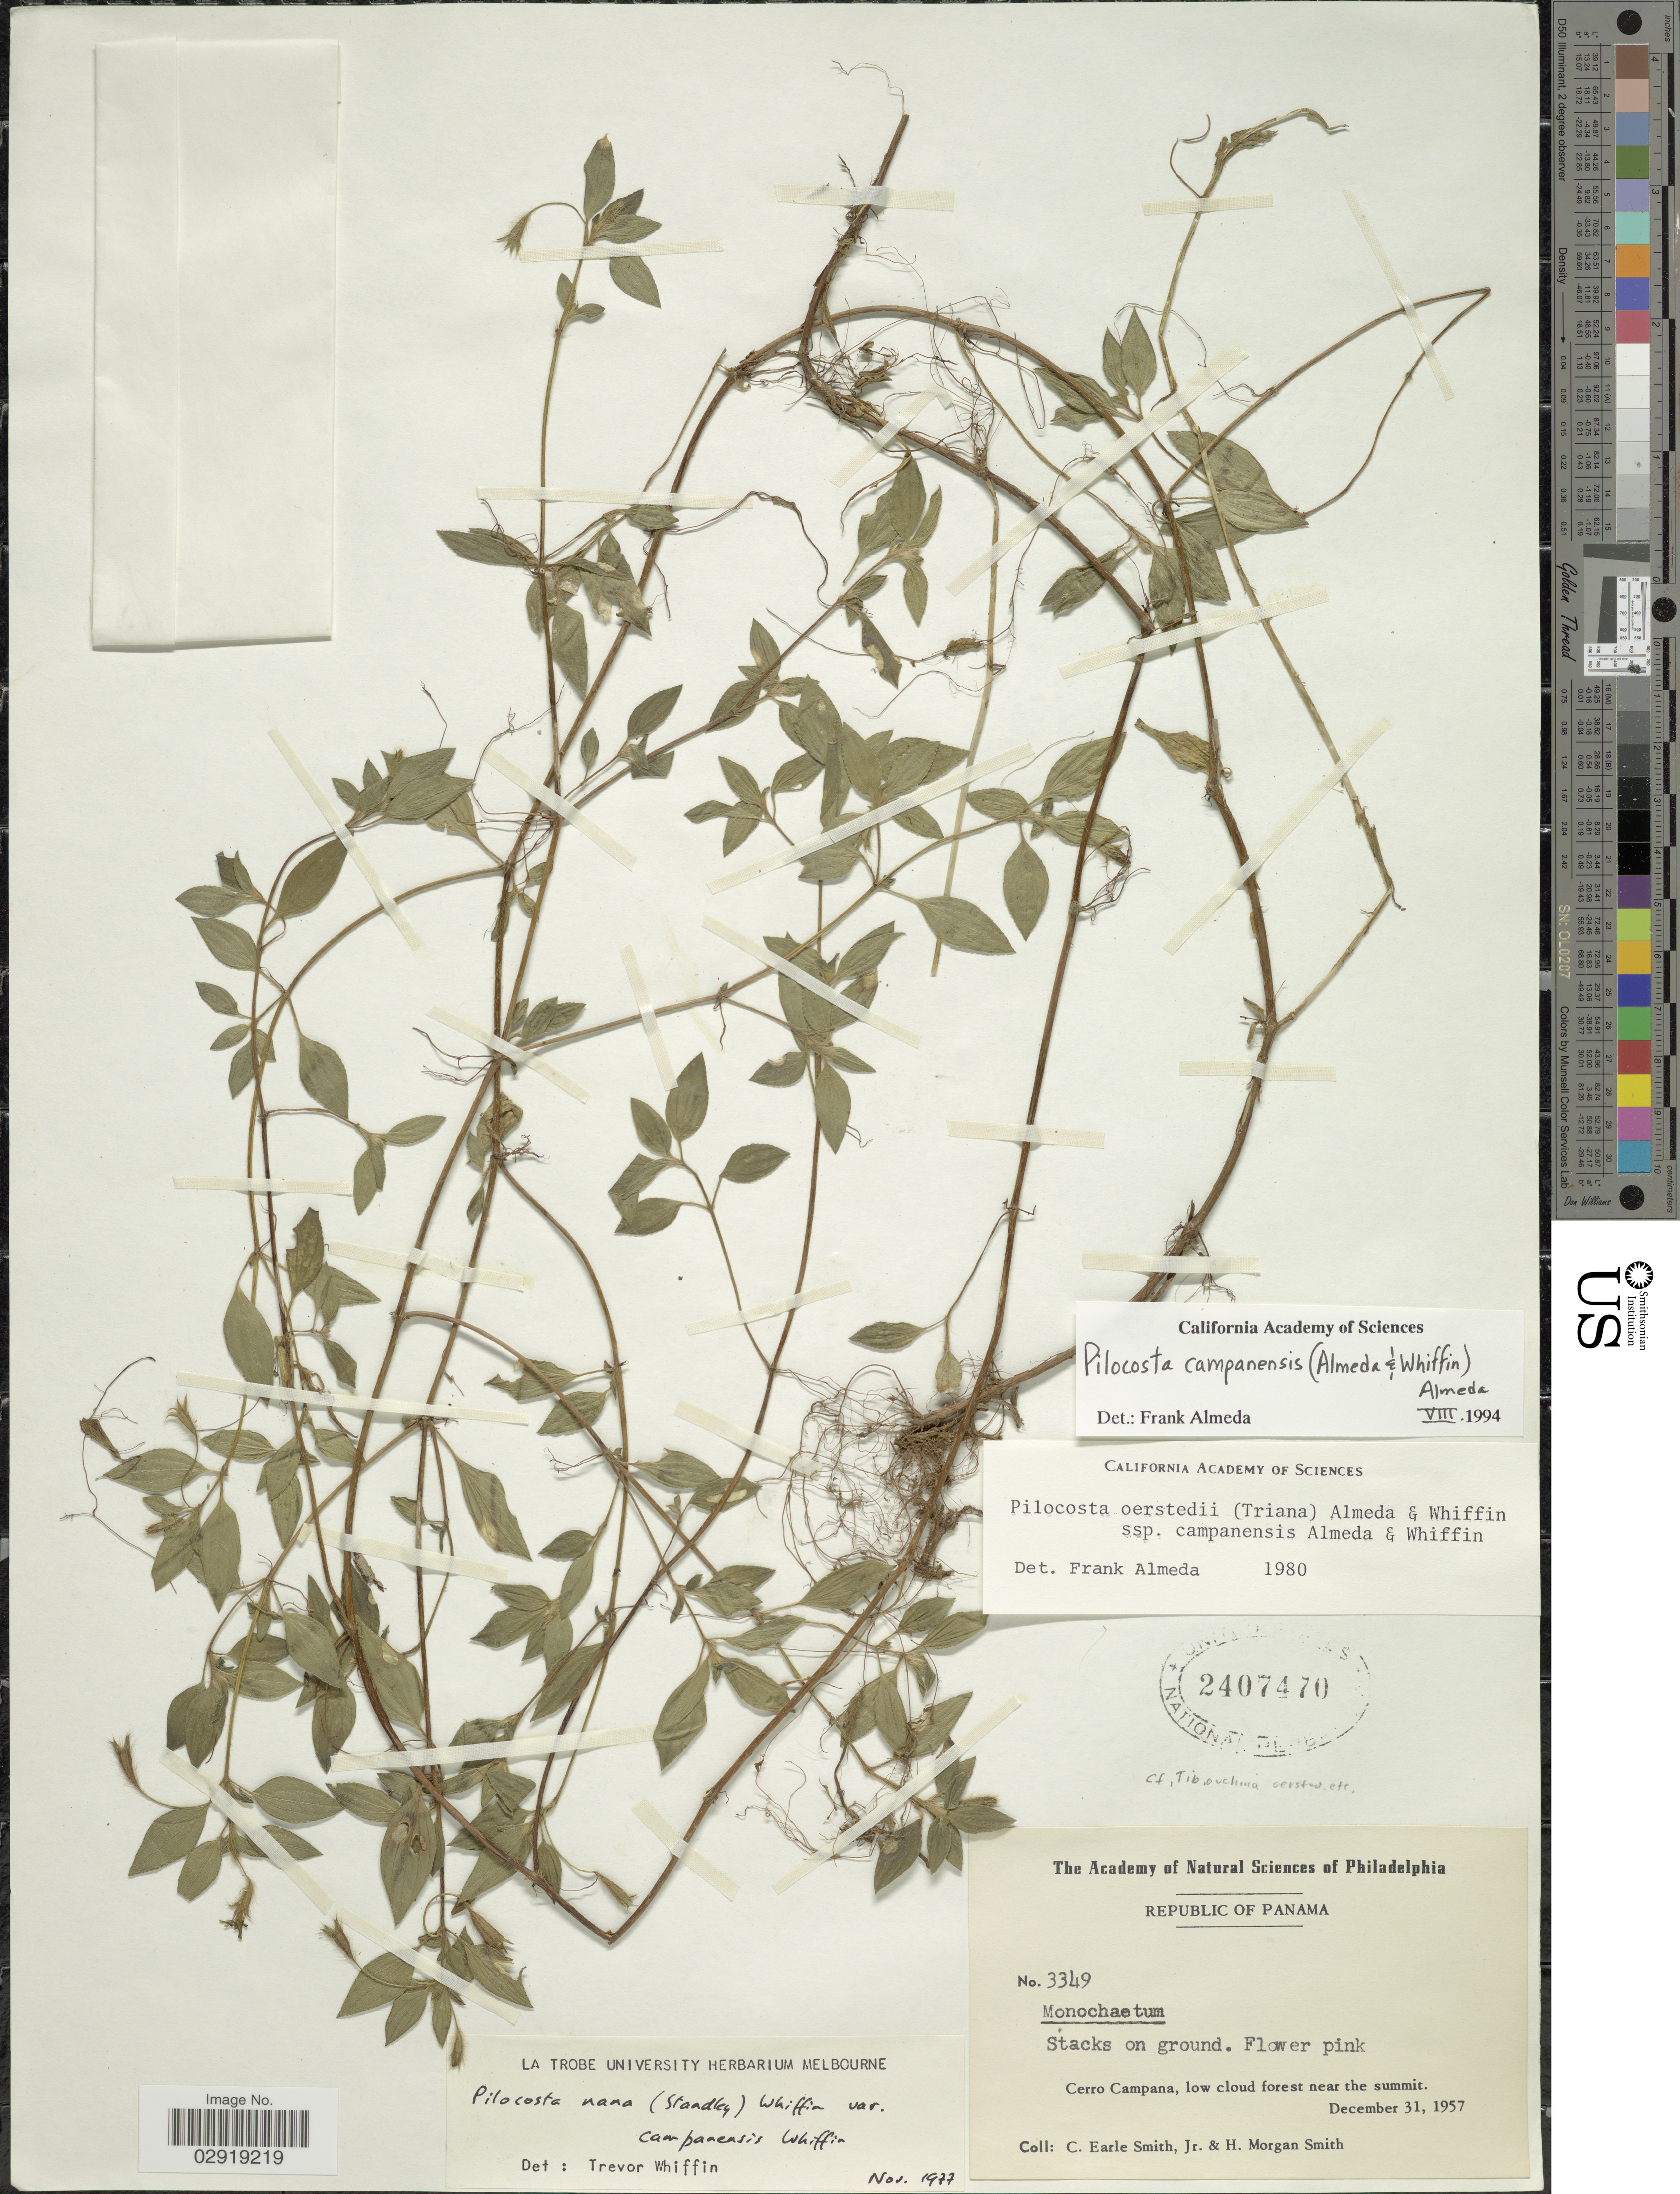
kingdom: Plantae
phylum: Tracheophyta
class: Magnoliopsida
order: Myrtales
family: Melastomataceae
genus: Pilocosta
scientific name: Pilocosta campanensis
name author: (Almeda &) Almeda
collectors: C. E. Smith Jr. & H. M. Smith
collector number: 3349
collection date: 1957-12-31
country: Panama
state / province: Panamá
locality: Republic Panama. Stacks on ground. Cerro Campana, low cloud forest near the summit.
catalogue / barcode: US 2407470